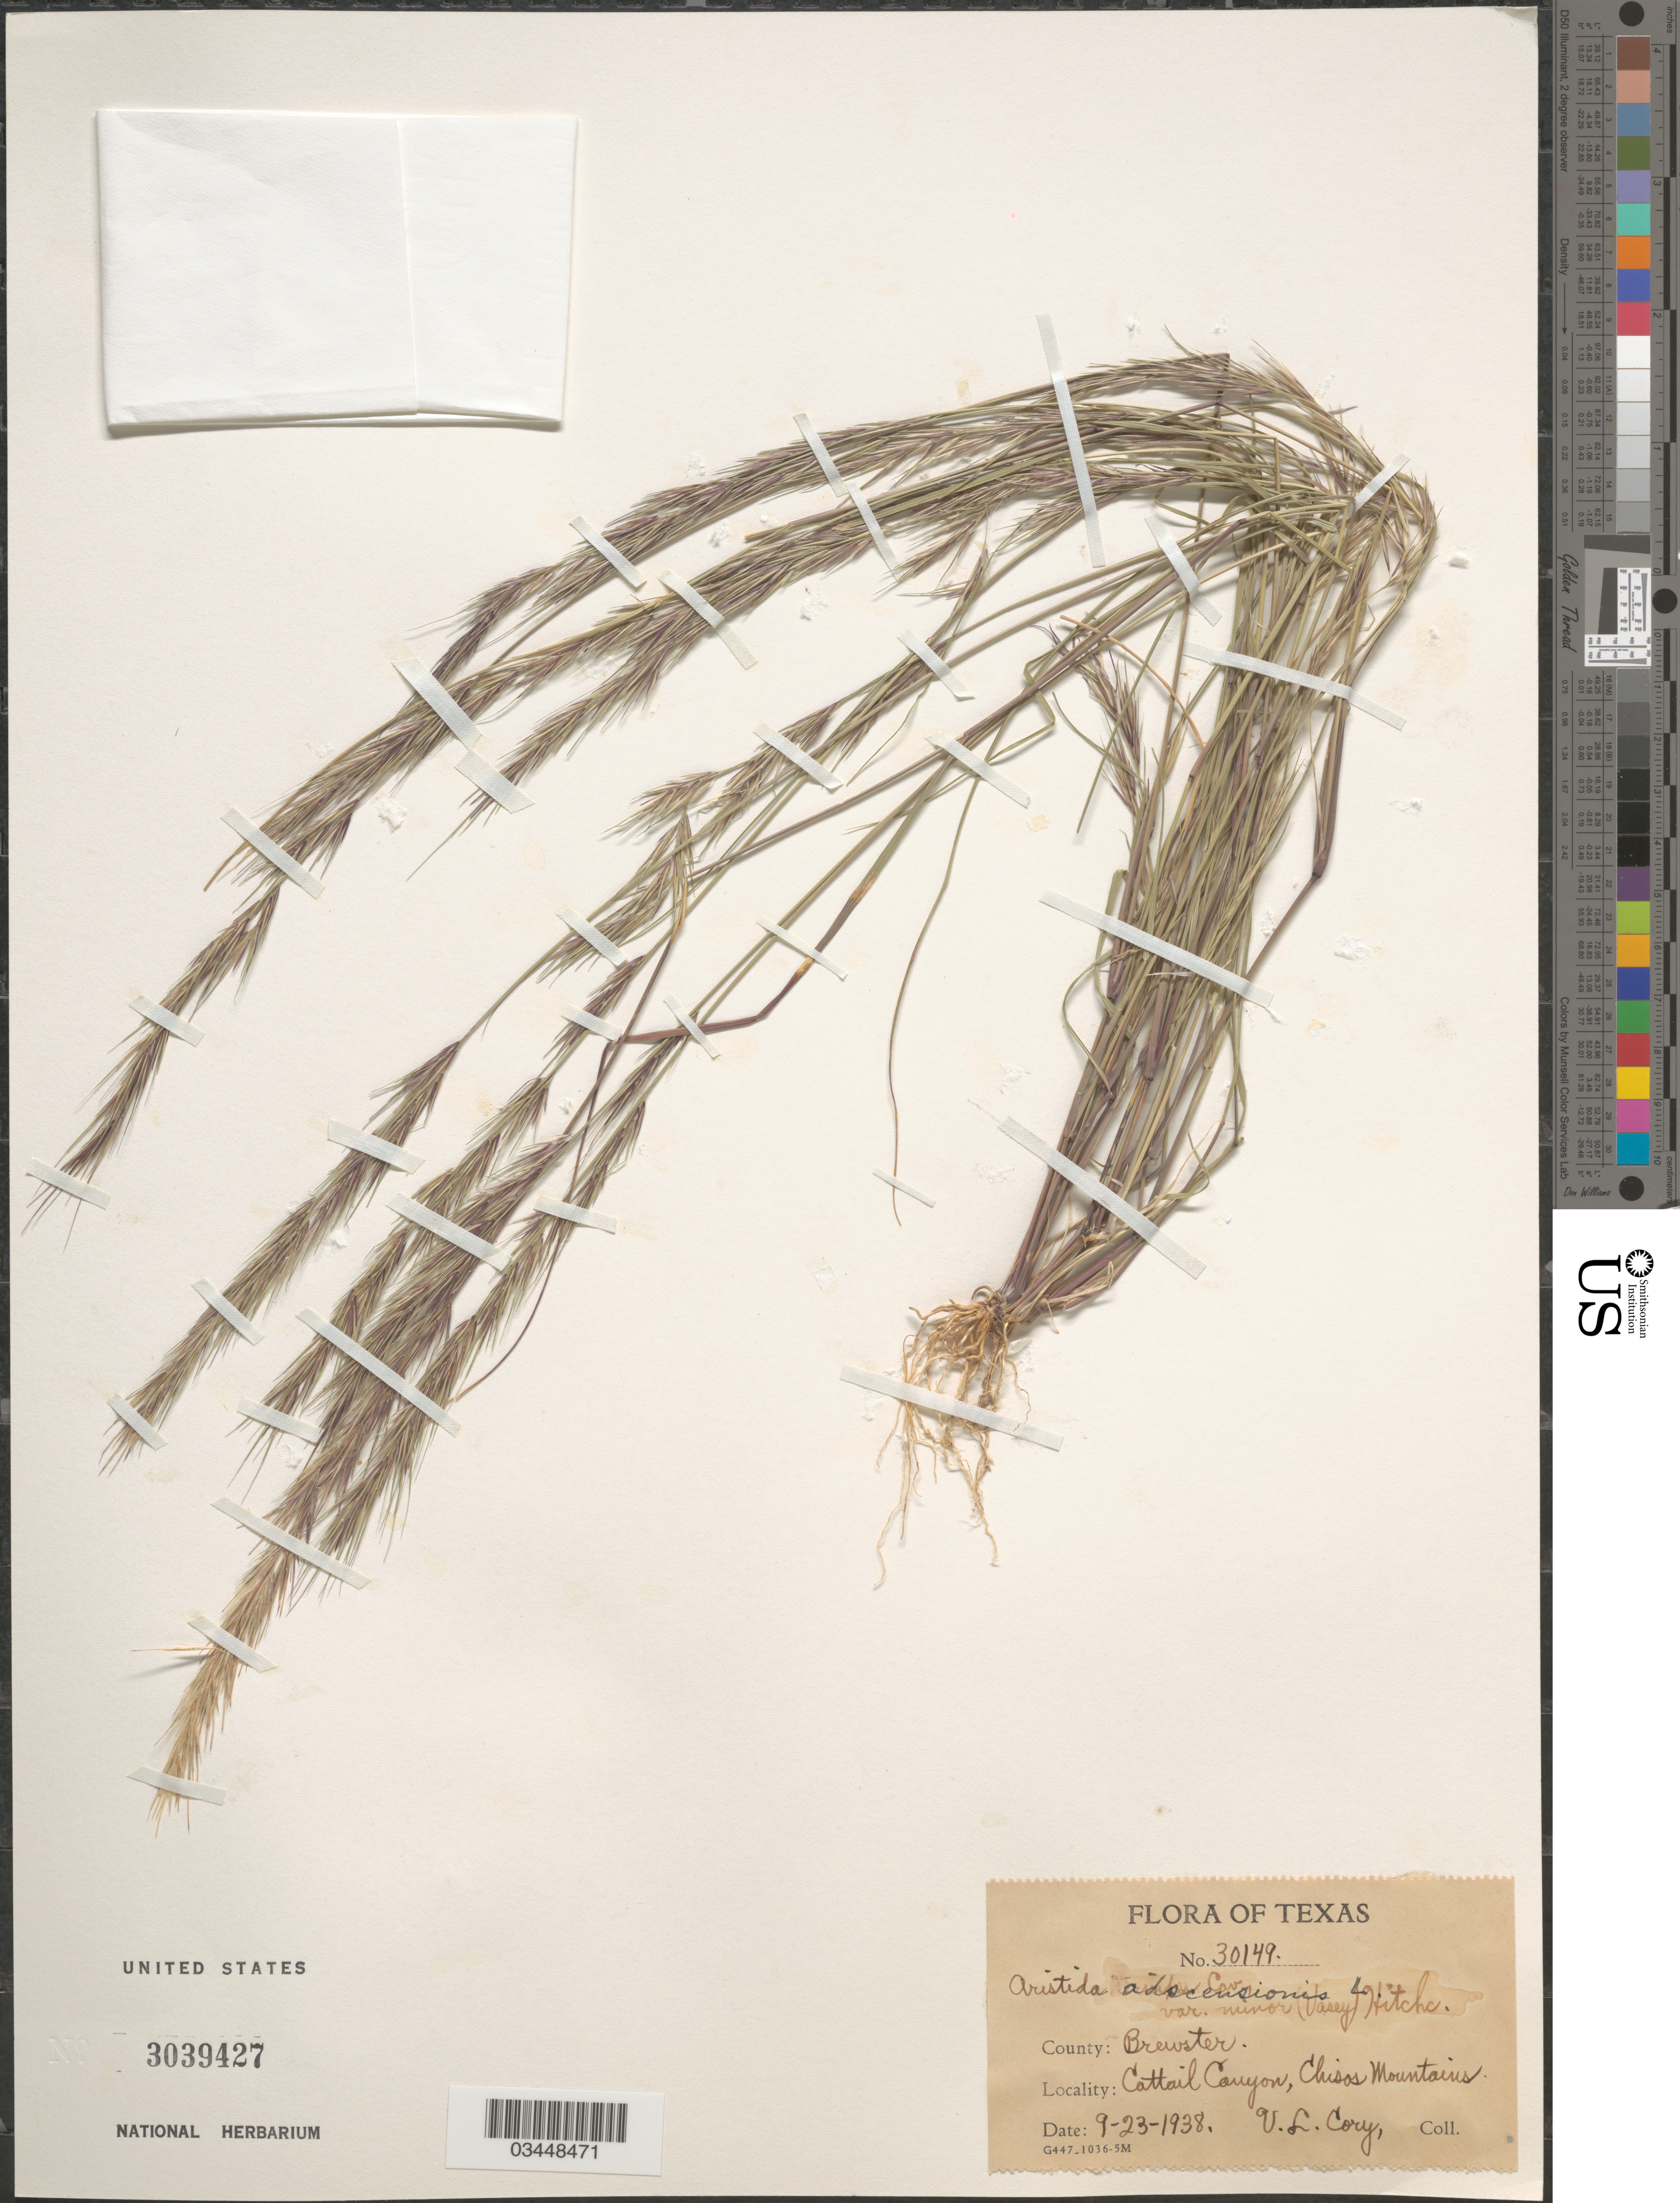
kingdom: Plantae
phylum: Tracheophyta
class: Liliopsida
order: Poales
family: Poaceae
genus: Aristida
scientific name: Aristida adscensionis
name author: L.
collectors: V. Cory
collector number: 30149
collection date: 1938-09-23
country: United States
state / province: Texas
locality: County: Brewster. Cattail Canyon, Chisos Mountains.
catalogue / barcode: US 3039427